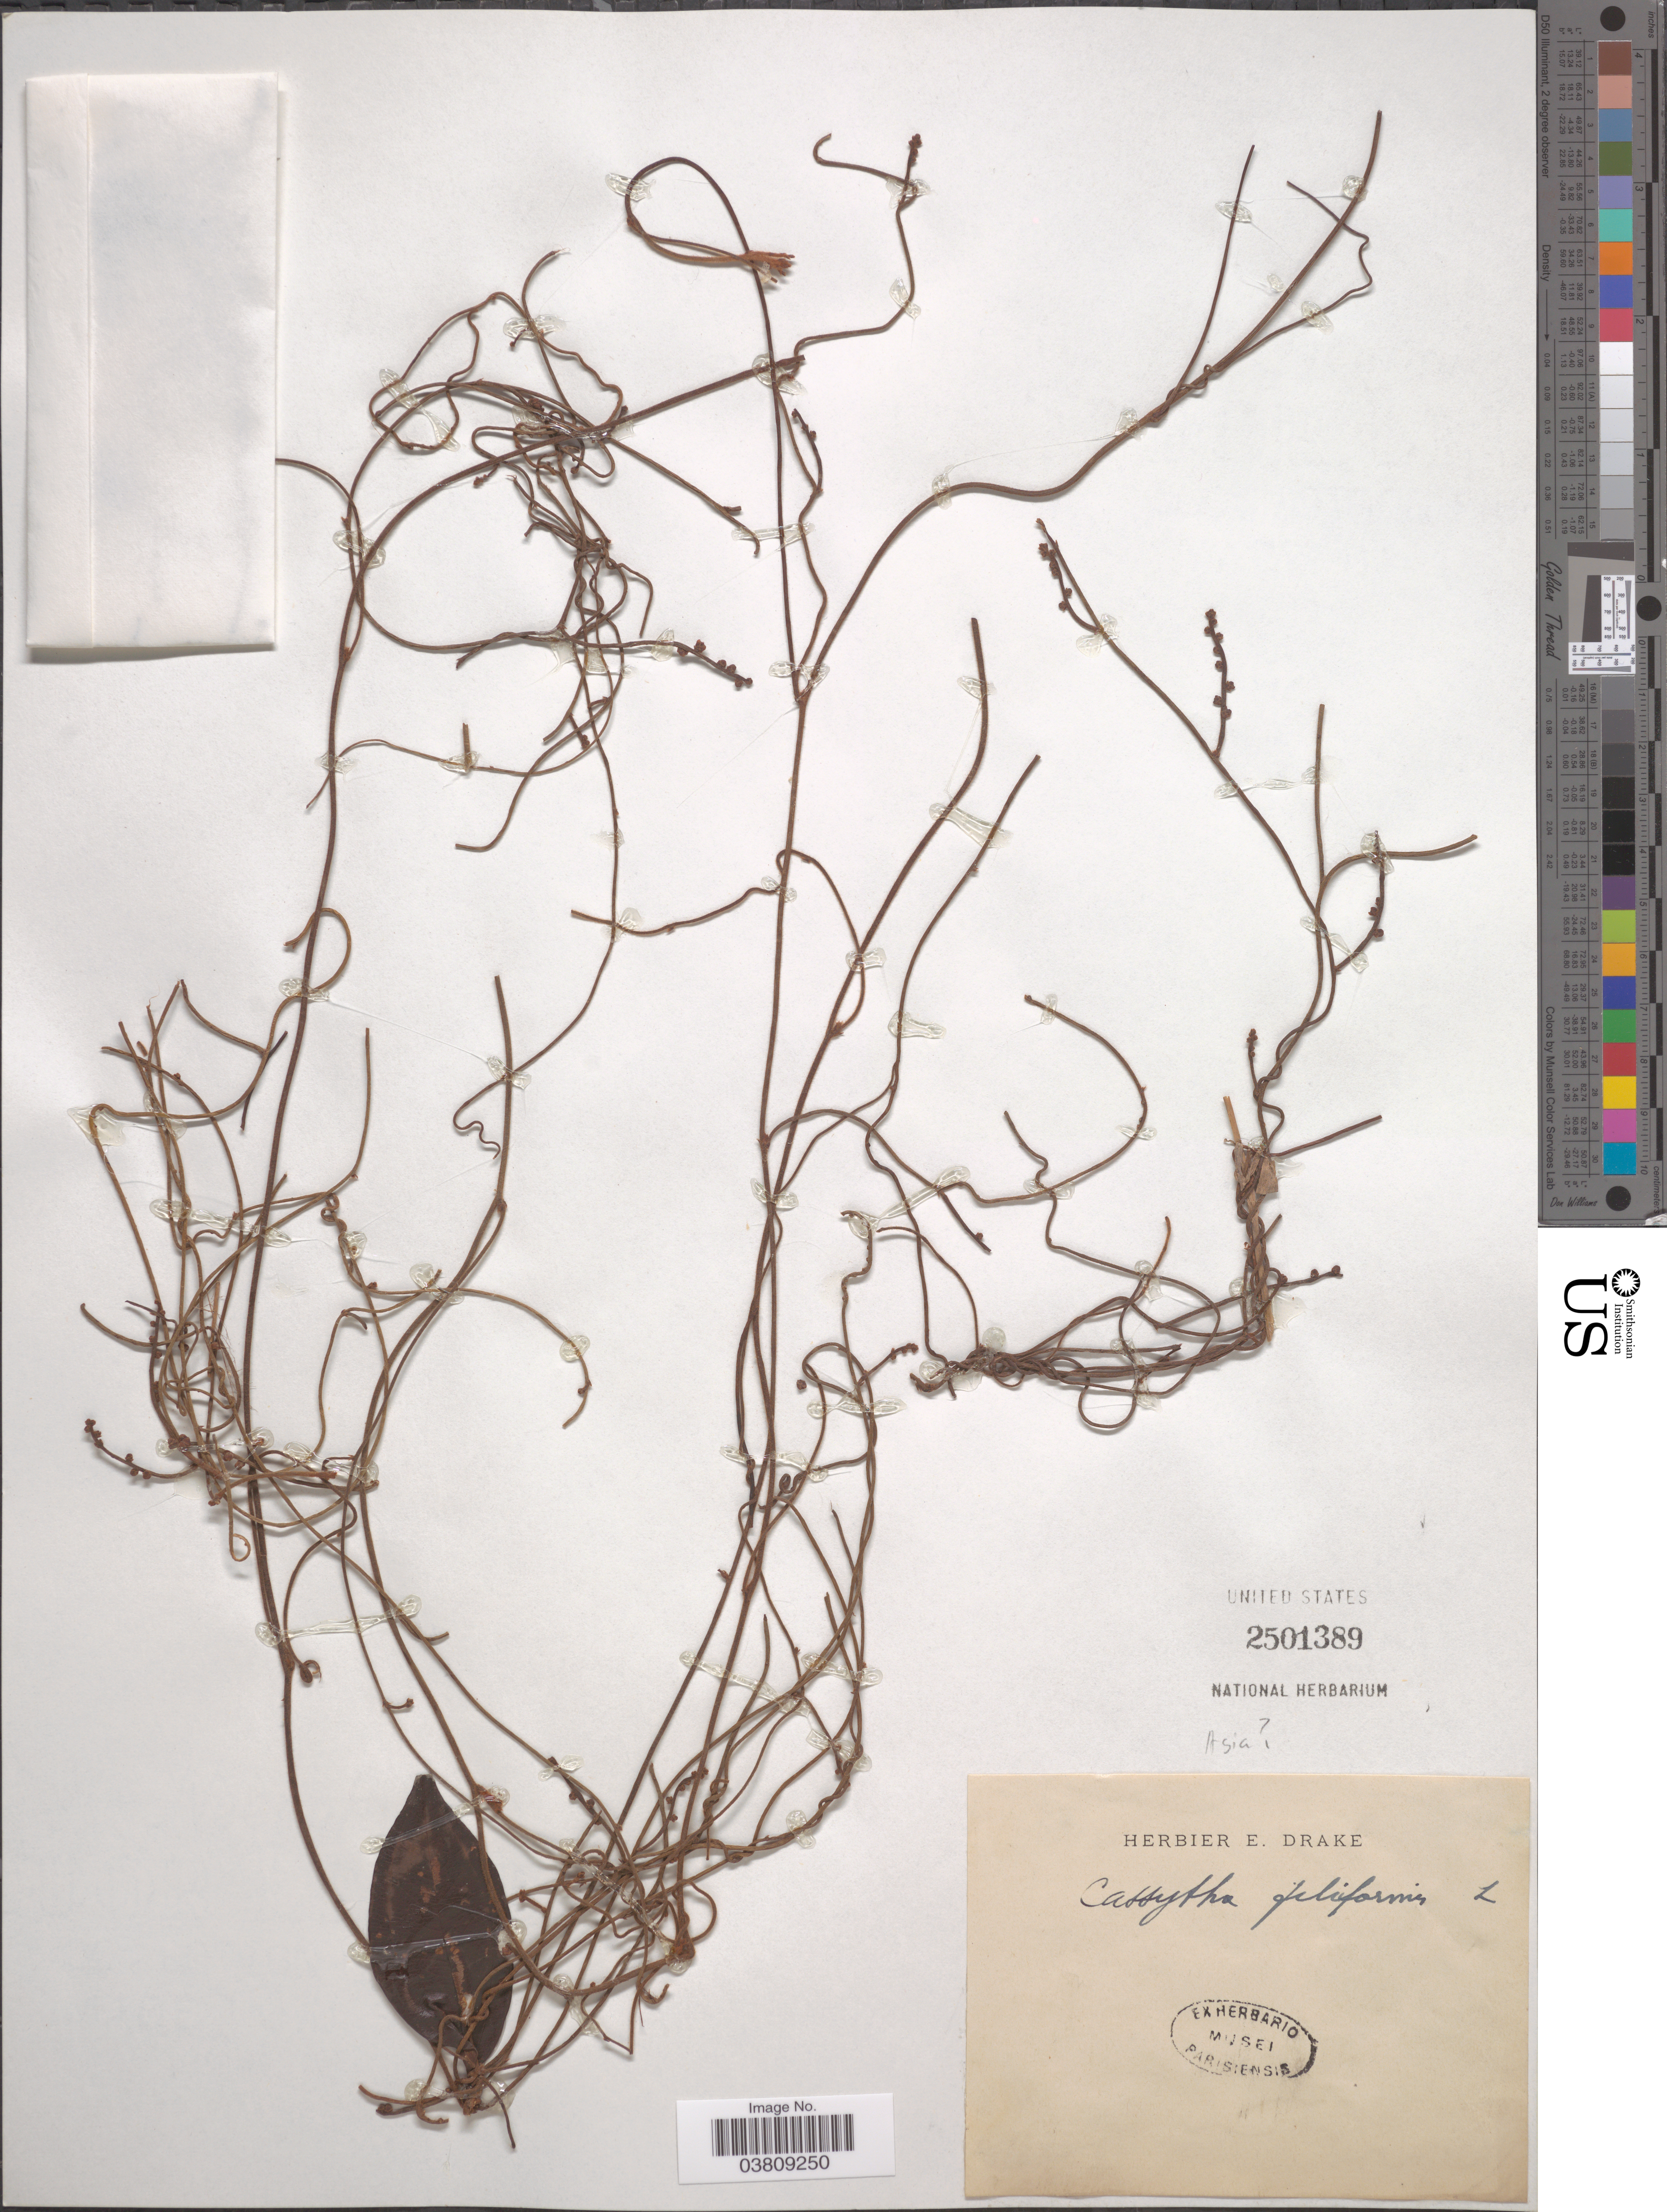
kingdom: Plantae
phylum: Tracheophyta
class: Magnoliopsida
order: Laurales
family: Lauraceae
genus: Cassytha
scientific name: Cassytha filiformis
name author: L.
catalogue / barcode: US 2501389